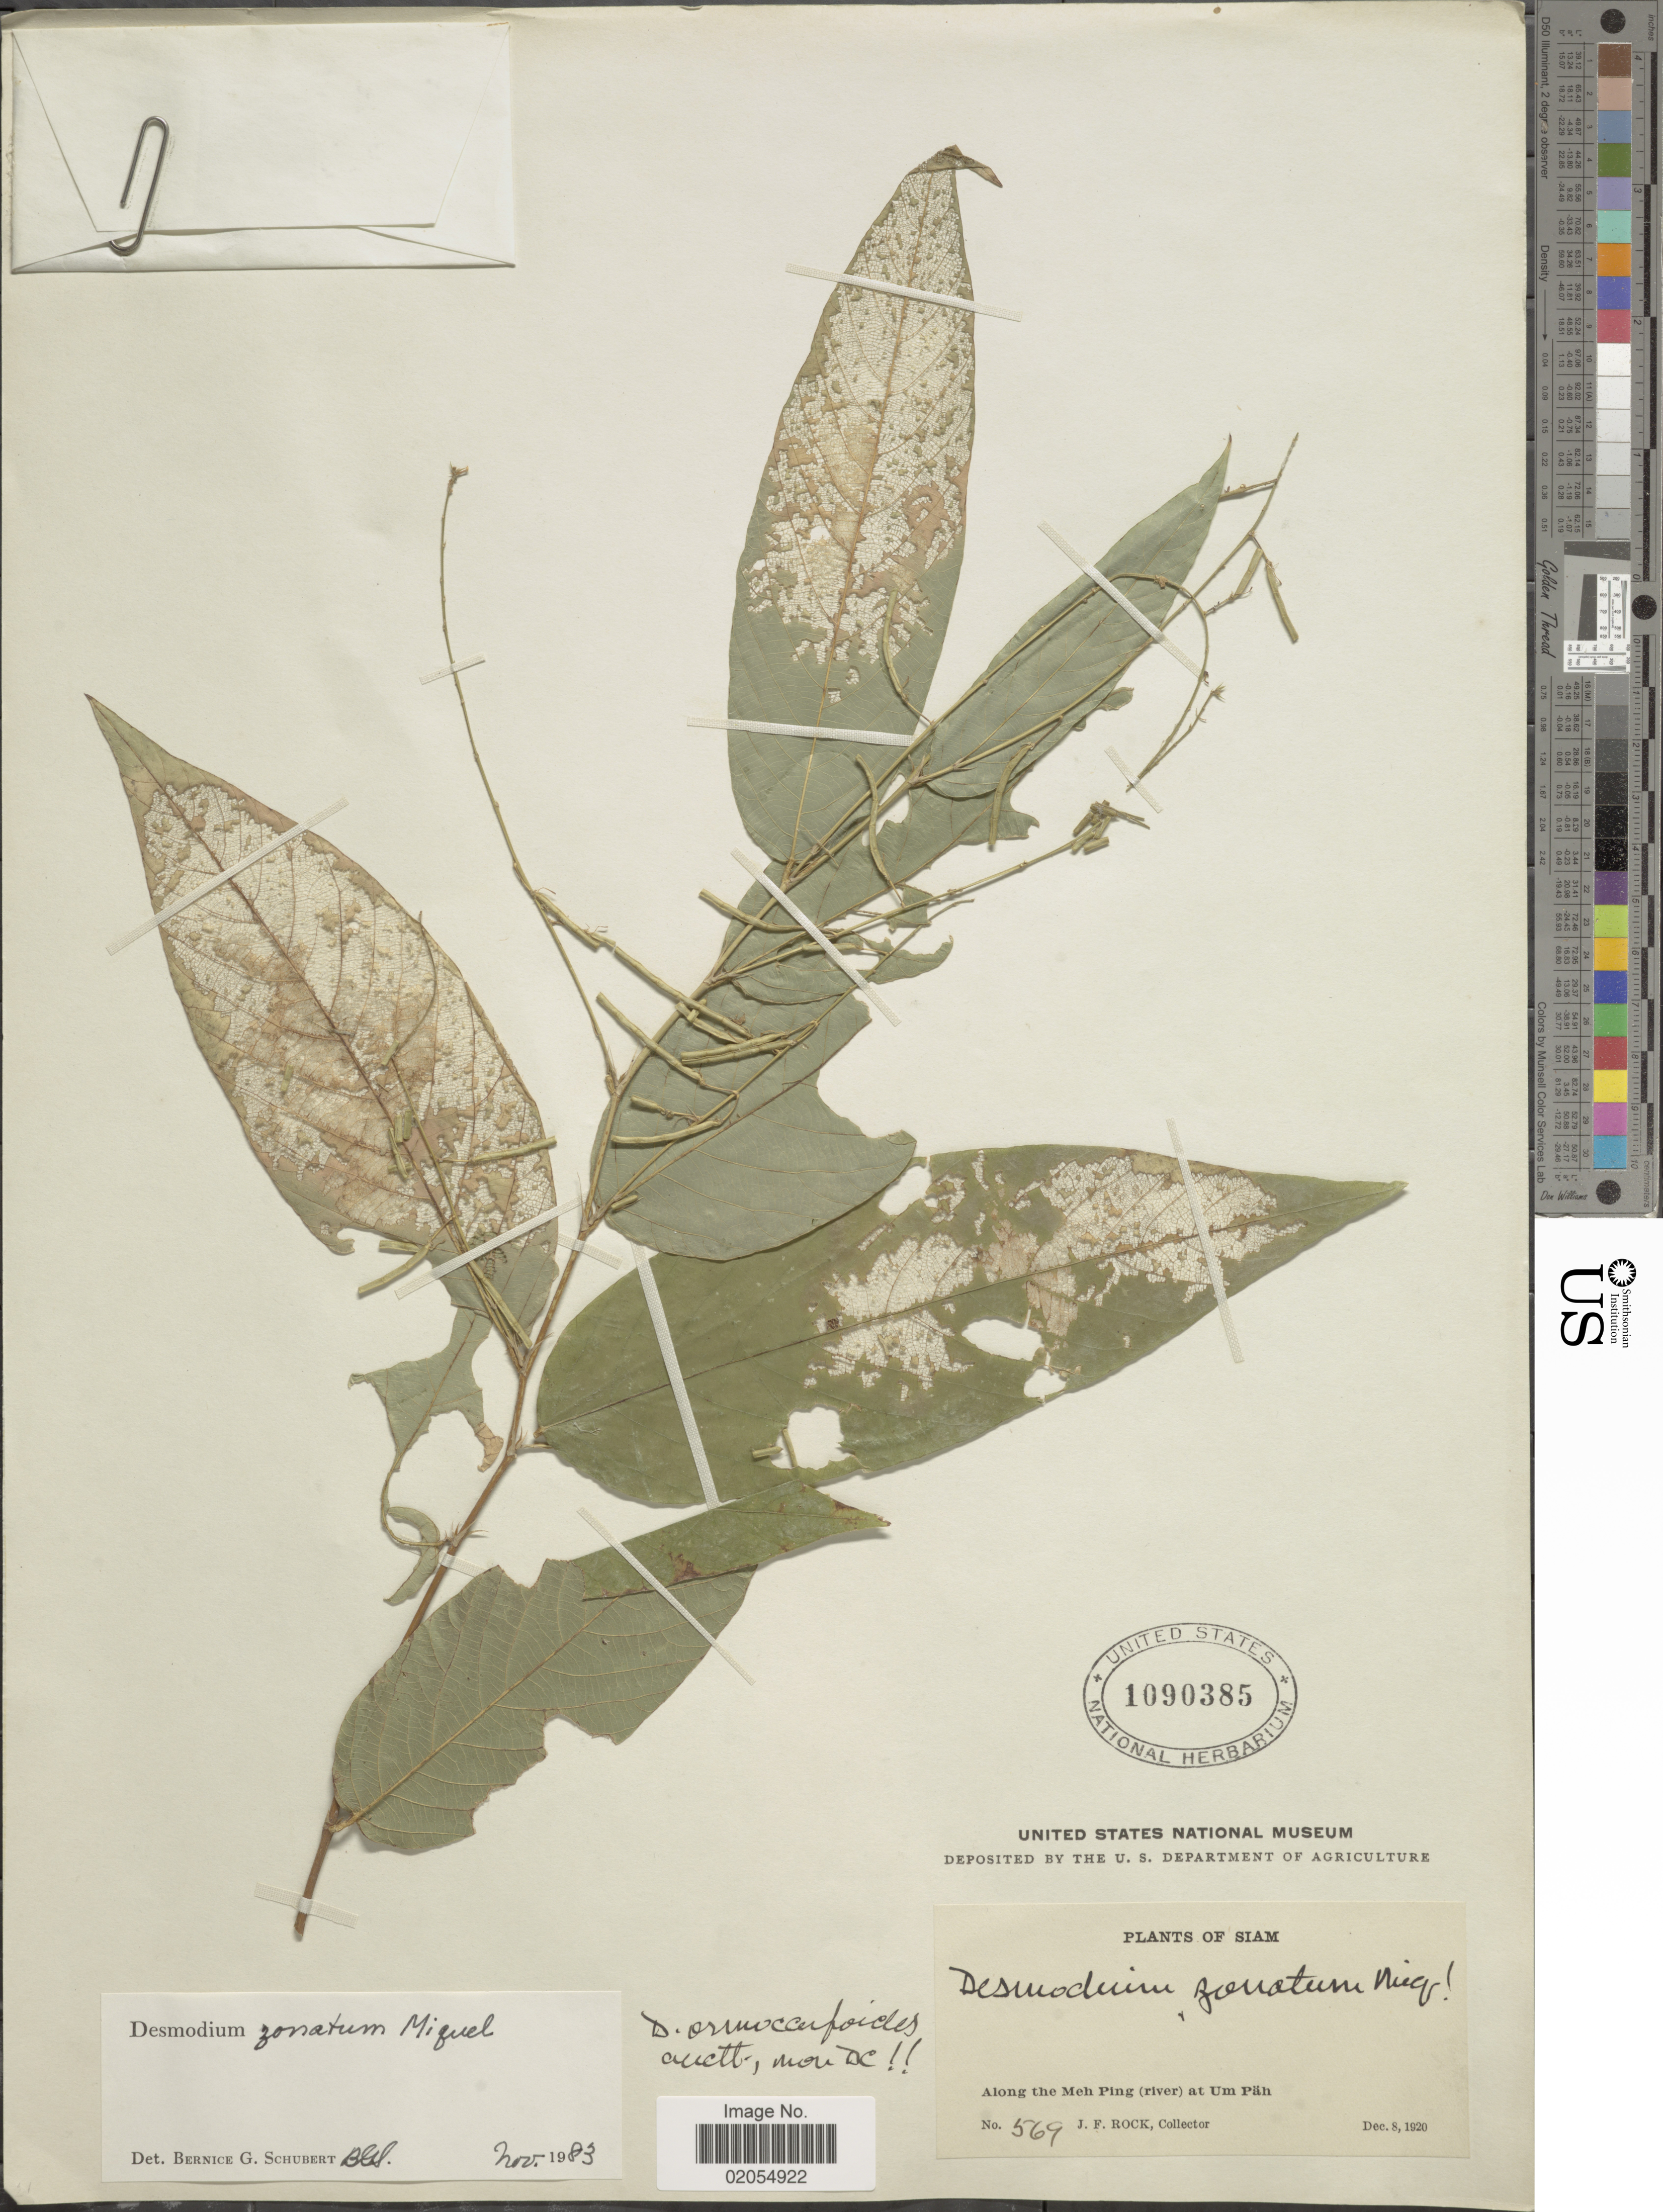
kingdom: Plantae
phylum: Tracheophyta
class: Magnoliopsida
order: Fabales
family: Fabaceae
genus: Sohmaea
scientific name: Sohmaea zonata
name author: (Miq.) H. Ohashi & K. Ohashi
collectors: J. Rock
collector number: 569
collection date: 1920-10-08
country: Thailand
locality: Along the Meh Ping (river) at Um Pah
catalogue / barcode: US 1090385